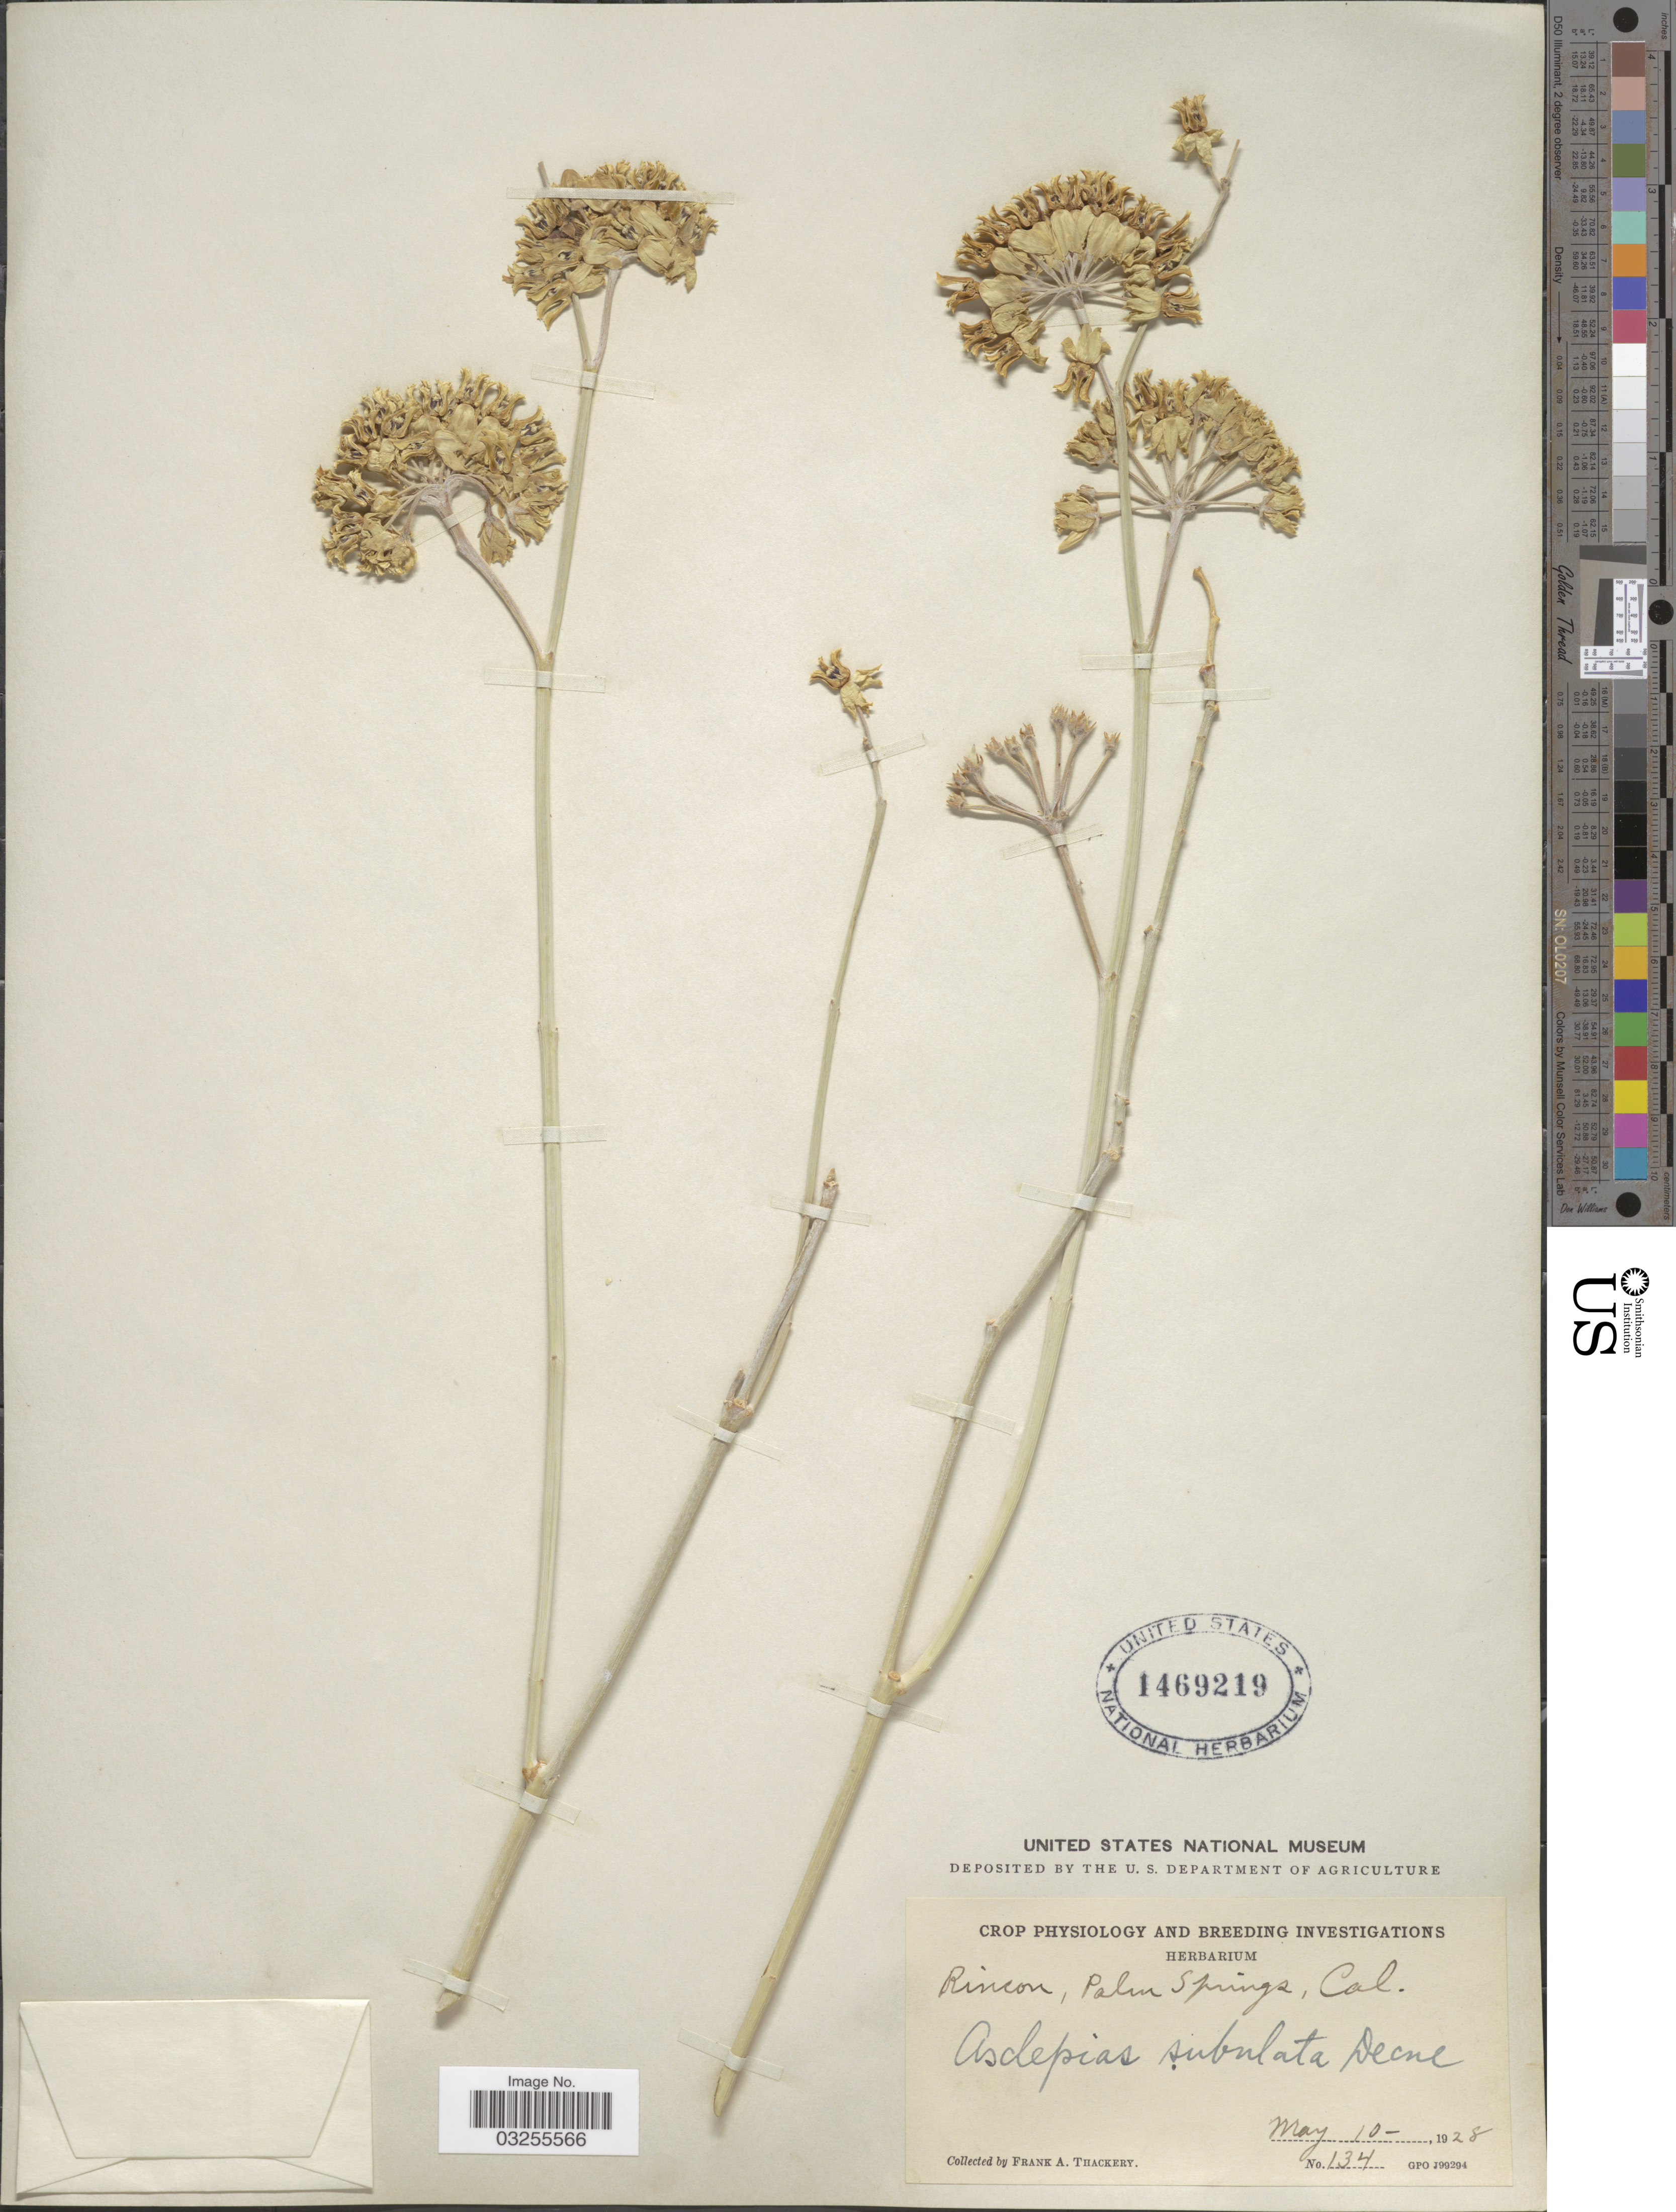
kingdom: Plantae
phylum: Tracheophyta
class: Magnoliopsida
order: Gentianales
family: Apocynaceae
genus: Asclepias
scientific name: Asclepias subulata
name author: Decne.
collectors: F. Thackery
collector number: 134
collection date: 1928-05-10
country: United States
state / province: California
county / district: Riverside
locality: Rincon, Palm Springs.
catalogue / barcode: US 1469219